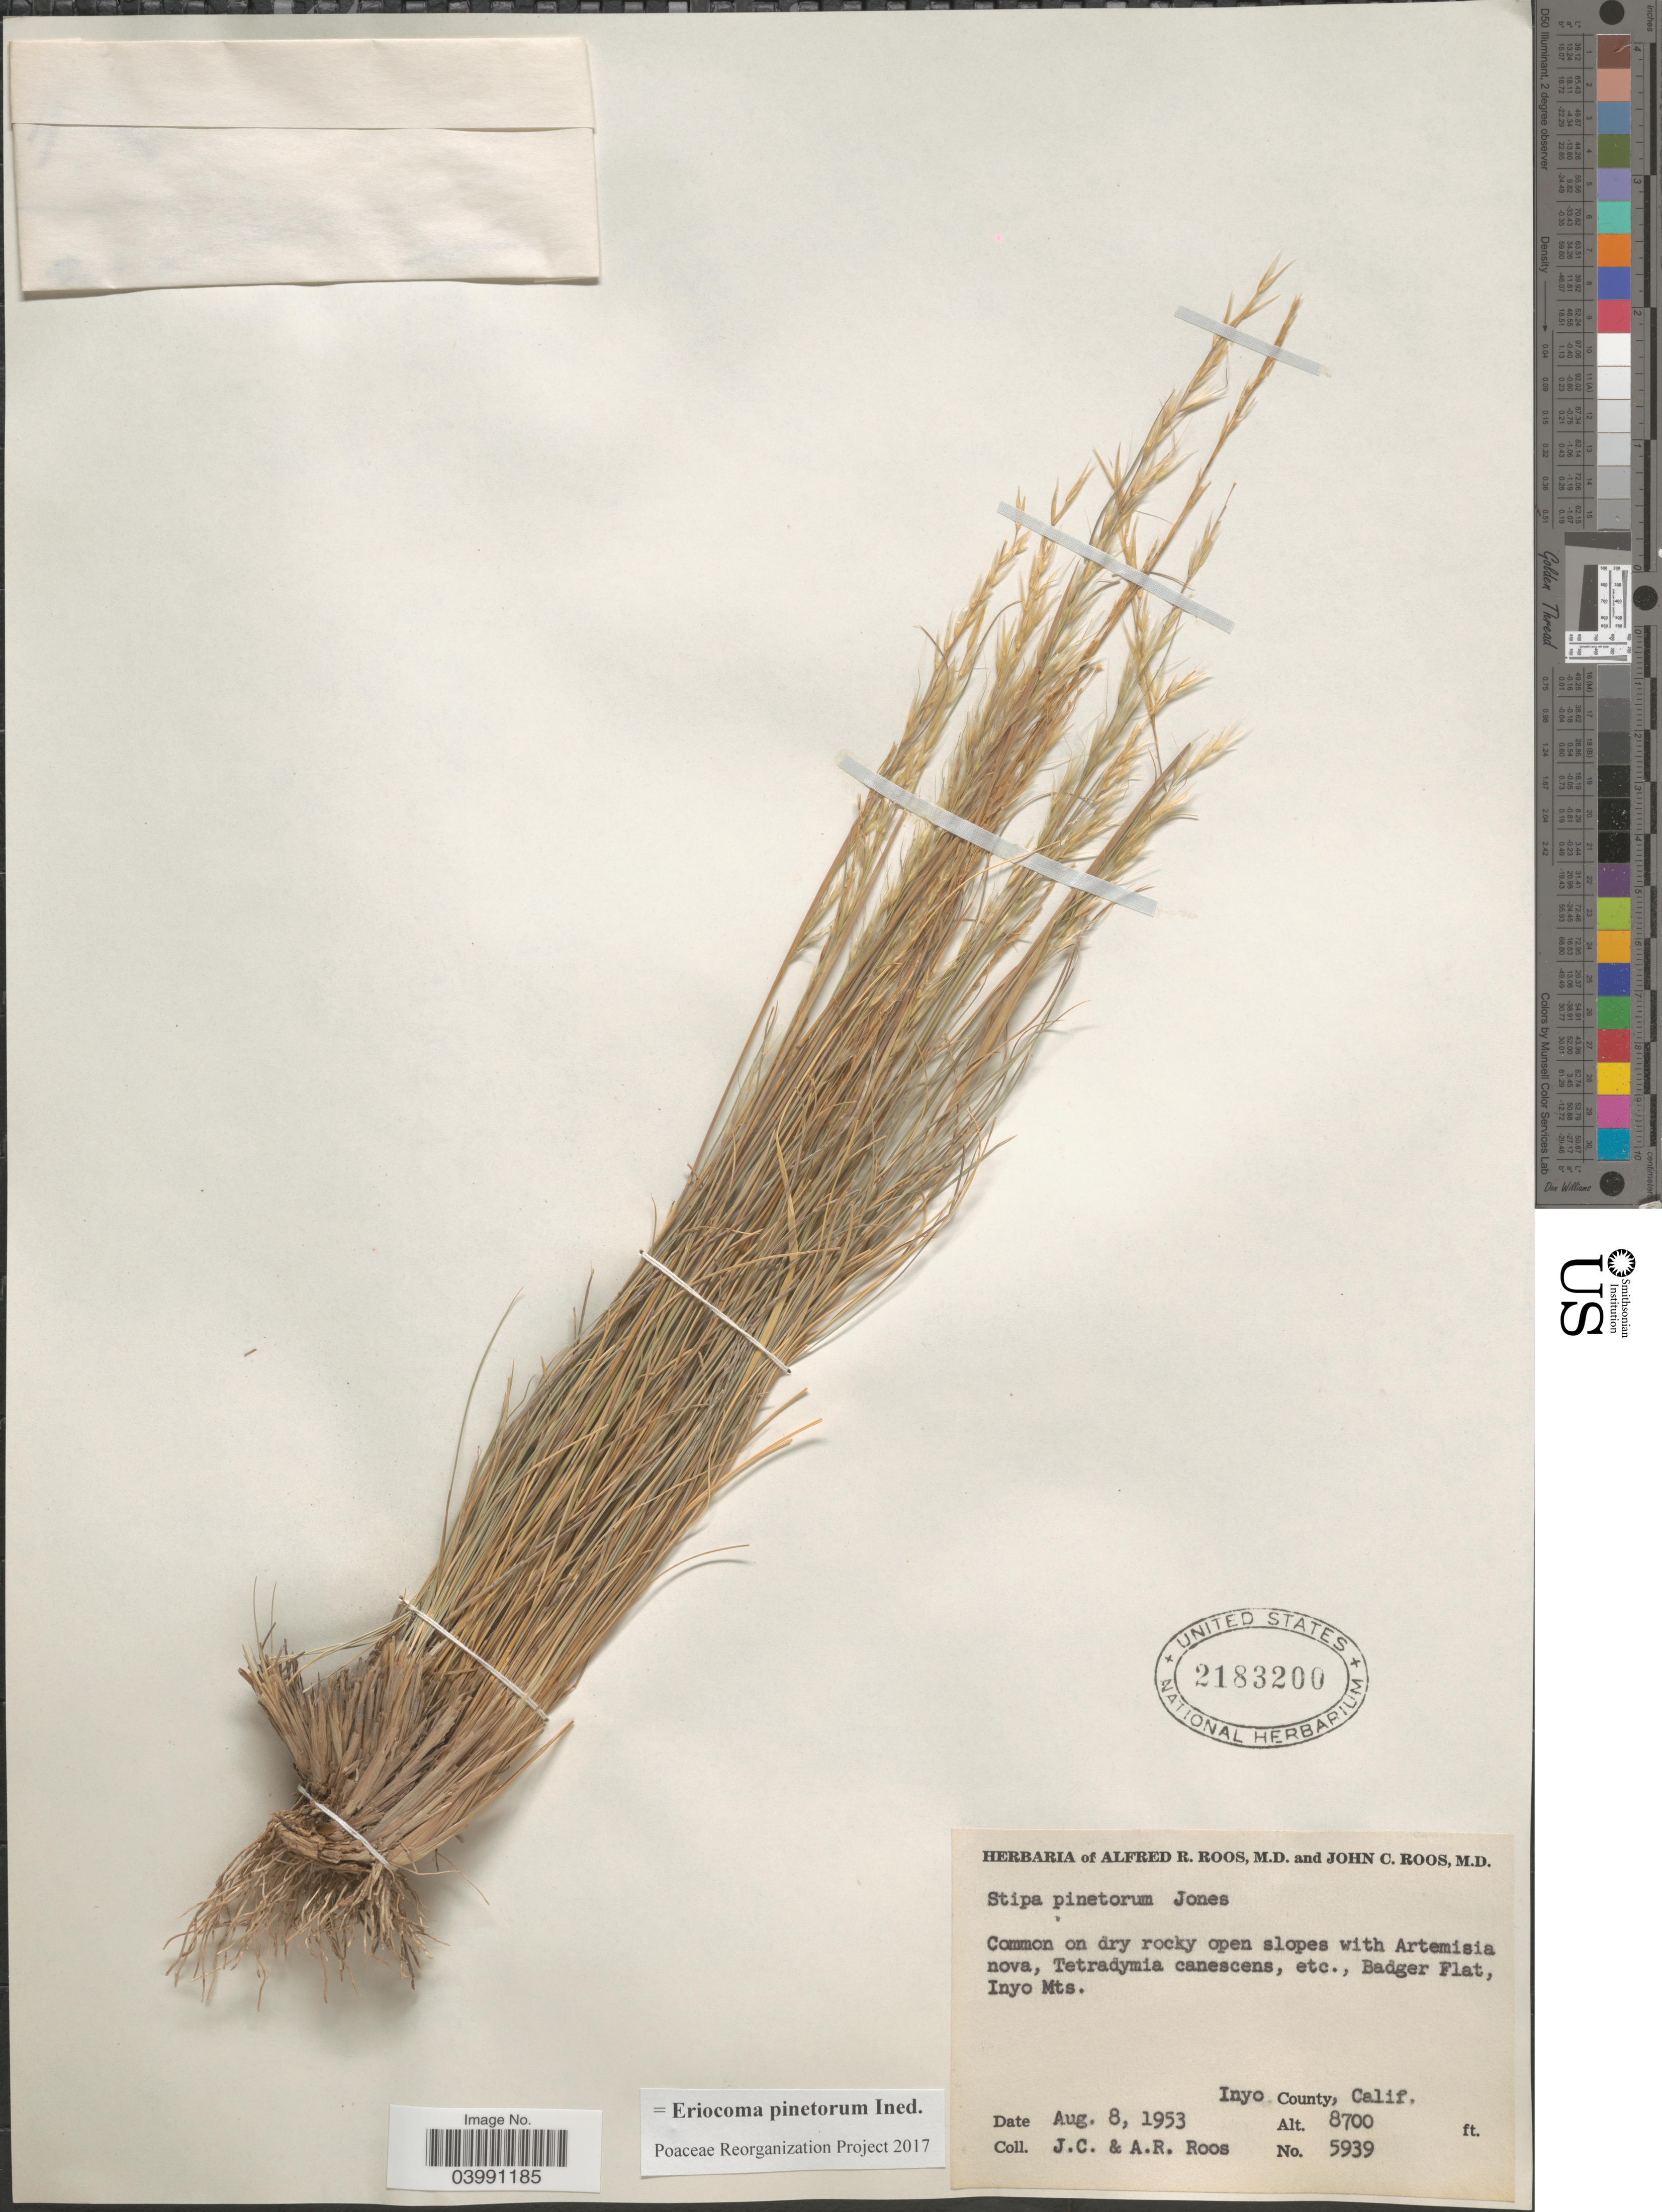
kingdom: Plantae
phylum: Tracheophyta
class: Liliopsida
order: Poales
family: Poaceae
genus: Eriocoma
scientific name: Eriocoma pinetorum ined.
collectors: J. C. Roos & A. R. Roos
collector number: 5939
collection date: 1953-08-08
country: United States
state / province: California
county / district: Inyo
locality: Badger Flat, Inyo Mts. Inyo County.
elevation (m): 2652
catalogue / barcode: US 2183200